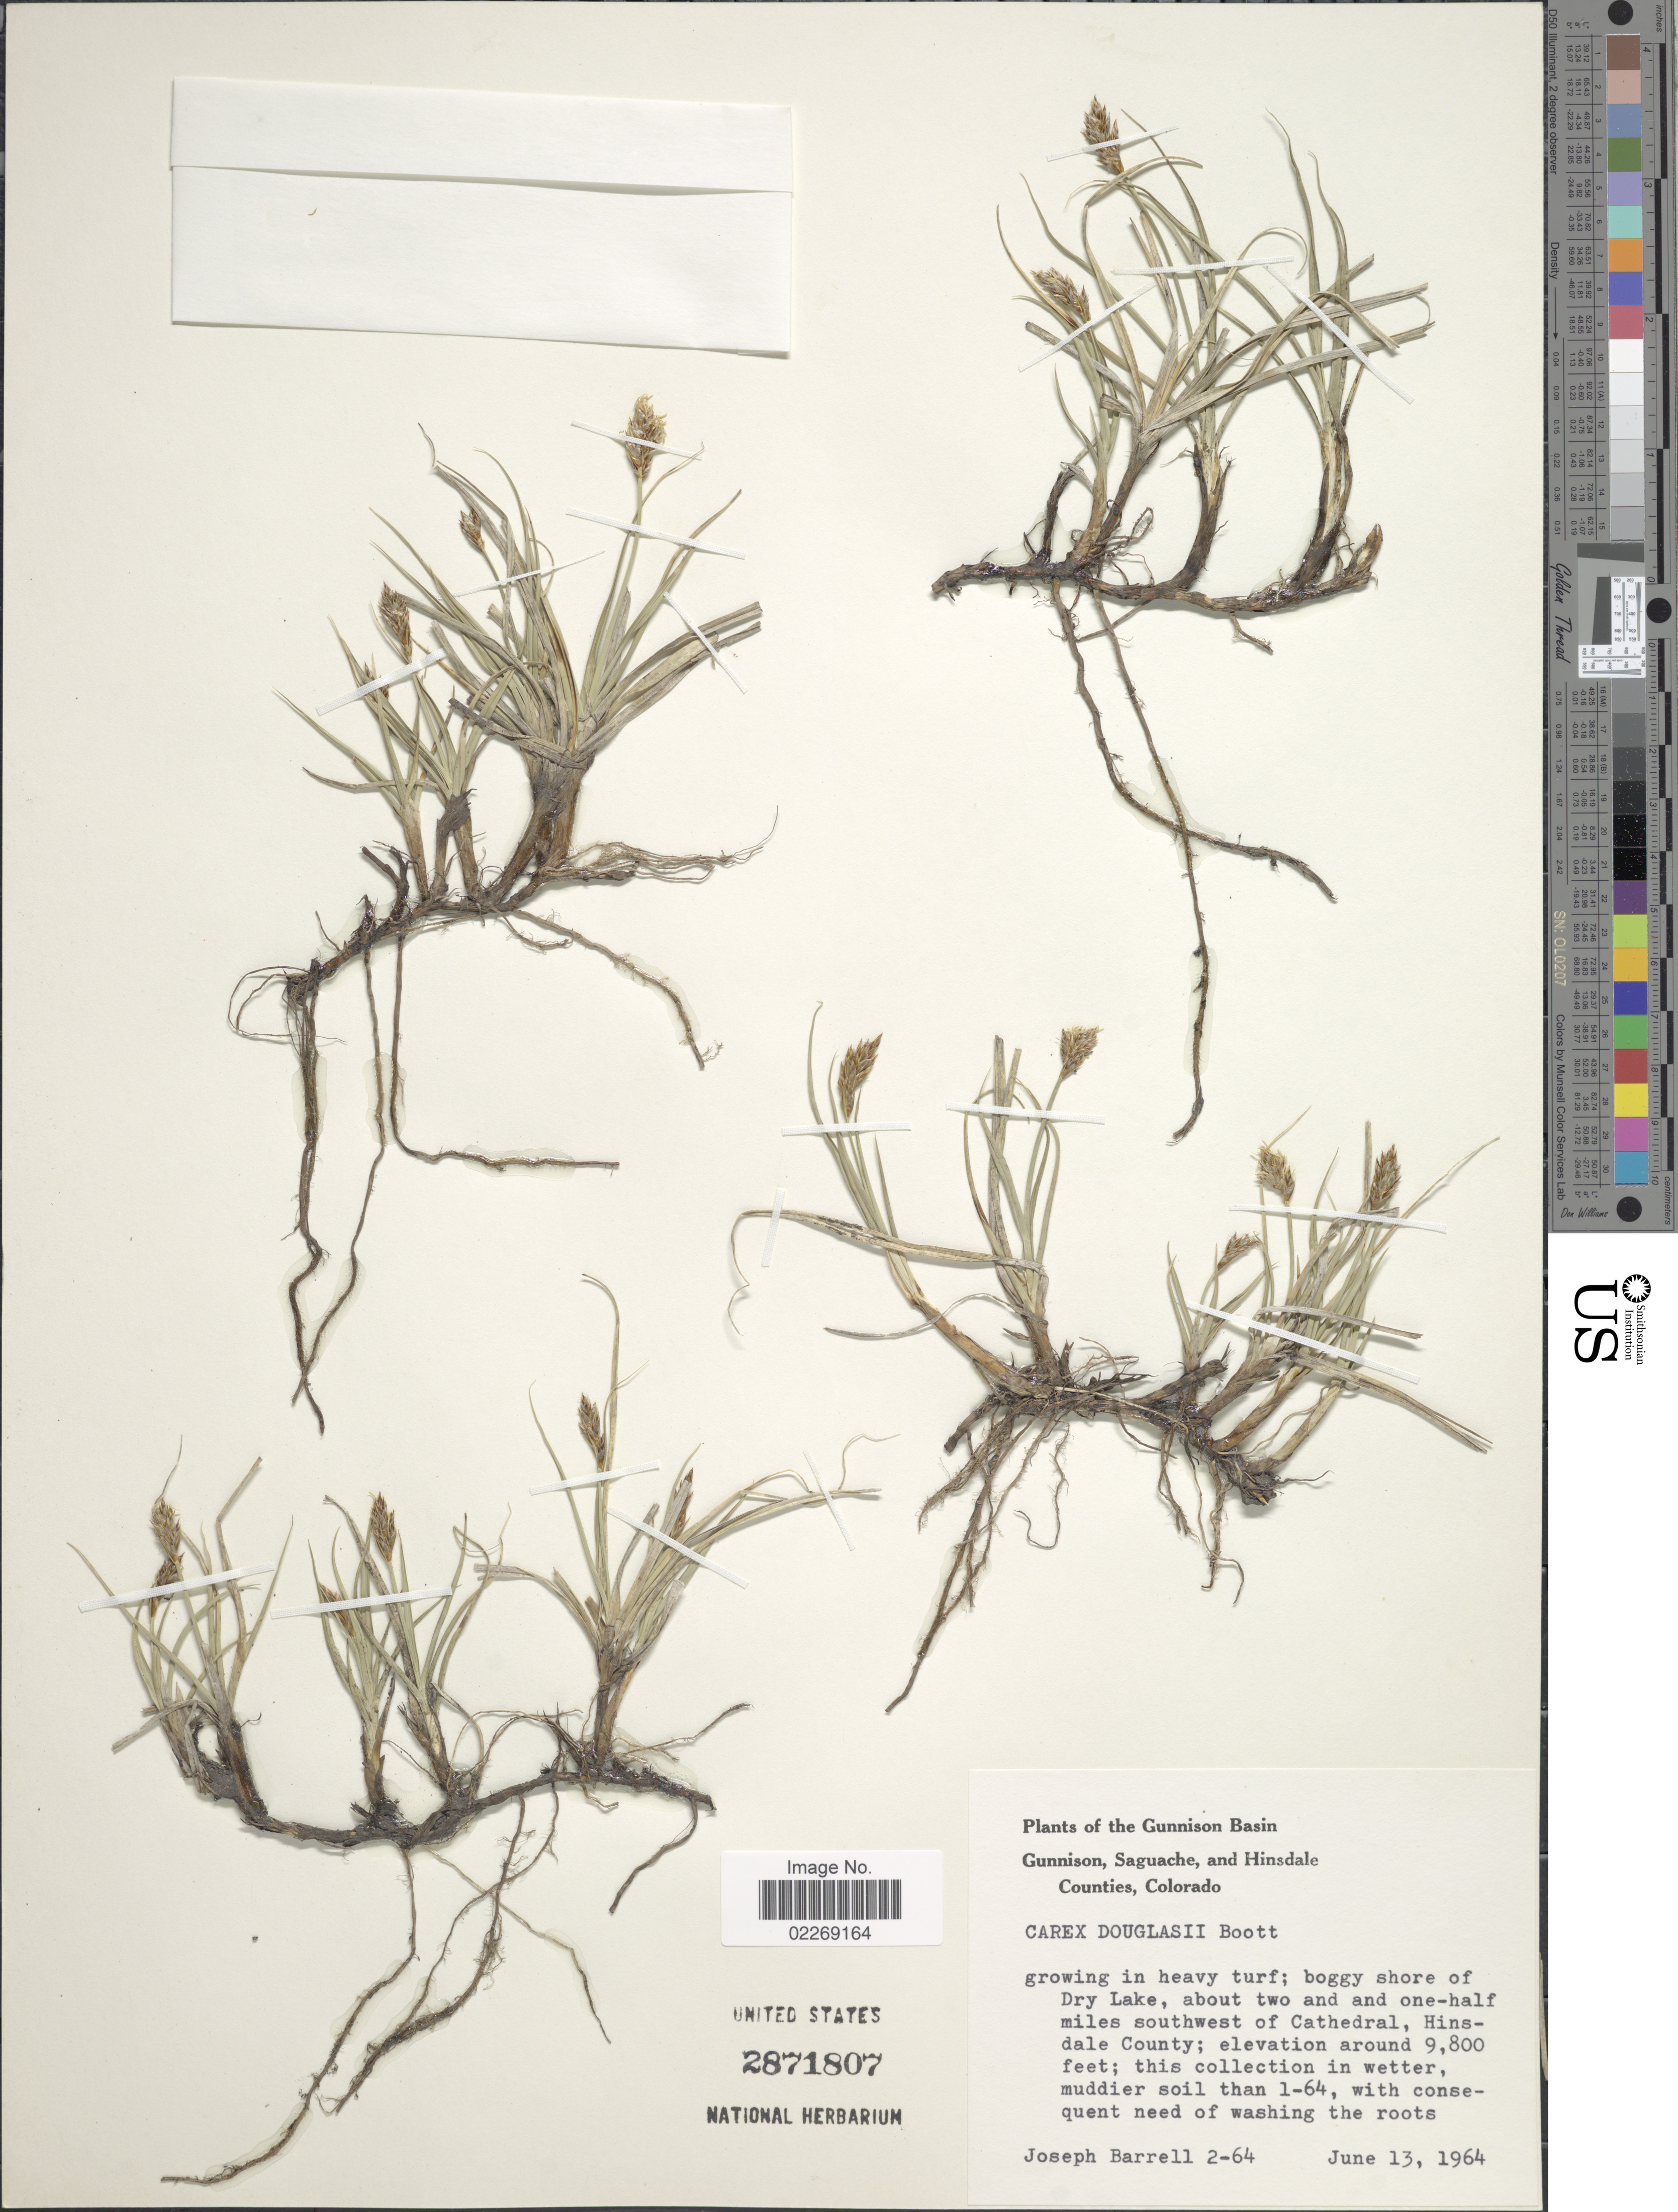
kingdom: Plantae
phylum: Tracheophyta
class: Liliopsida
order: Poales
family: Cyperaceae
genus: Carex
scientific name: Carex douglasii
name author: Boott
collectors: J. Barrell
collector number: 2-64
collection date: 1964-06-13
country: United States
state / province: Colorado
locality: Gunnison Basin. Shore of Dry Lake, about two and one-half miles southwest of Cathedral, Hinsdale County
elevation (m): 2987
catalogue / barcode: US 2871807